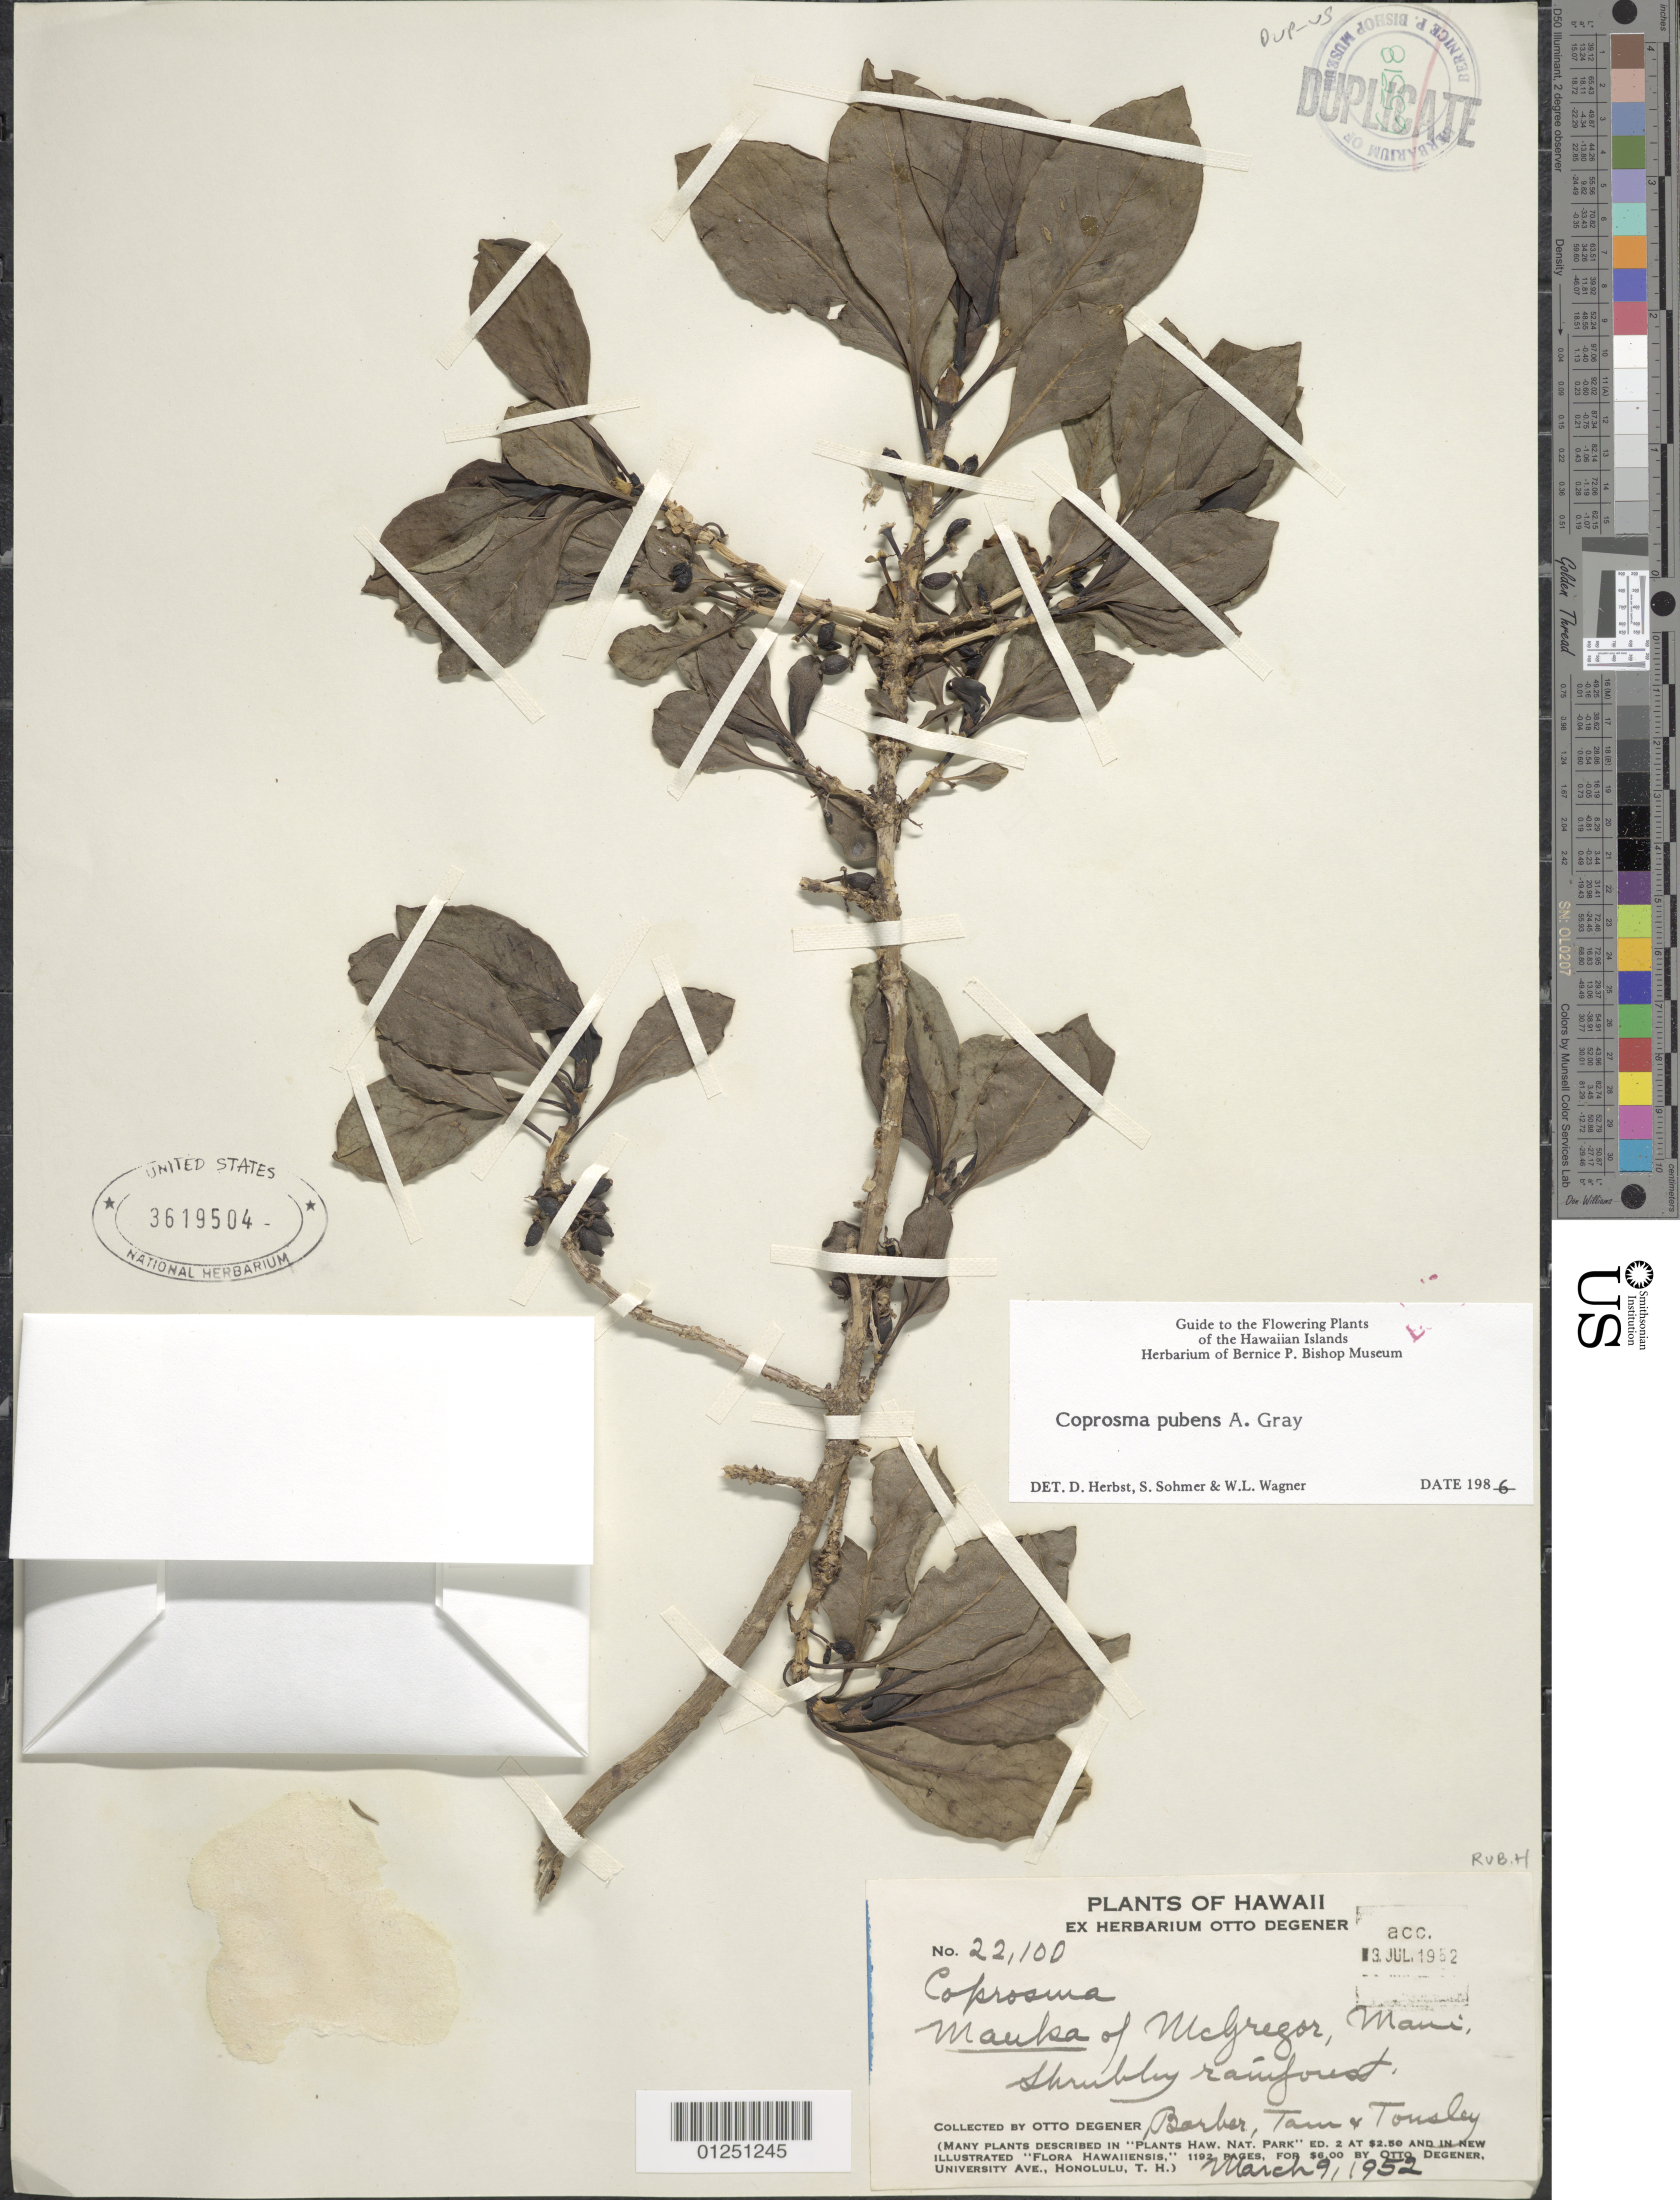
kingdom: Plantae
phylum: Tracheophyta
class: Magnoliopsida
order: Gentianales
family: Rubiaceae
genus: Coprosma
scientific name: Coprosma pubens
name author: A. Gray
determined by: Wagner, W. L.; Herbst, D. R.; Sohmer, S. H.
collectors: O. Degener, Barber, -. Tam & -. Tousley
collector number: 22100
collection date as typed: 9 Mar 1952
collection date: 1952-03-09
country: United States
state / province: Hawaii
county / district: Maui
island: Maui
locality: Mauka of McGregor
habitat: Shrubby rainforest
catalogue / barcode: US 3619504